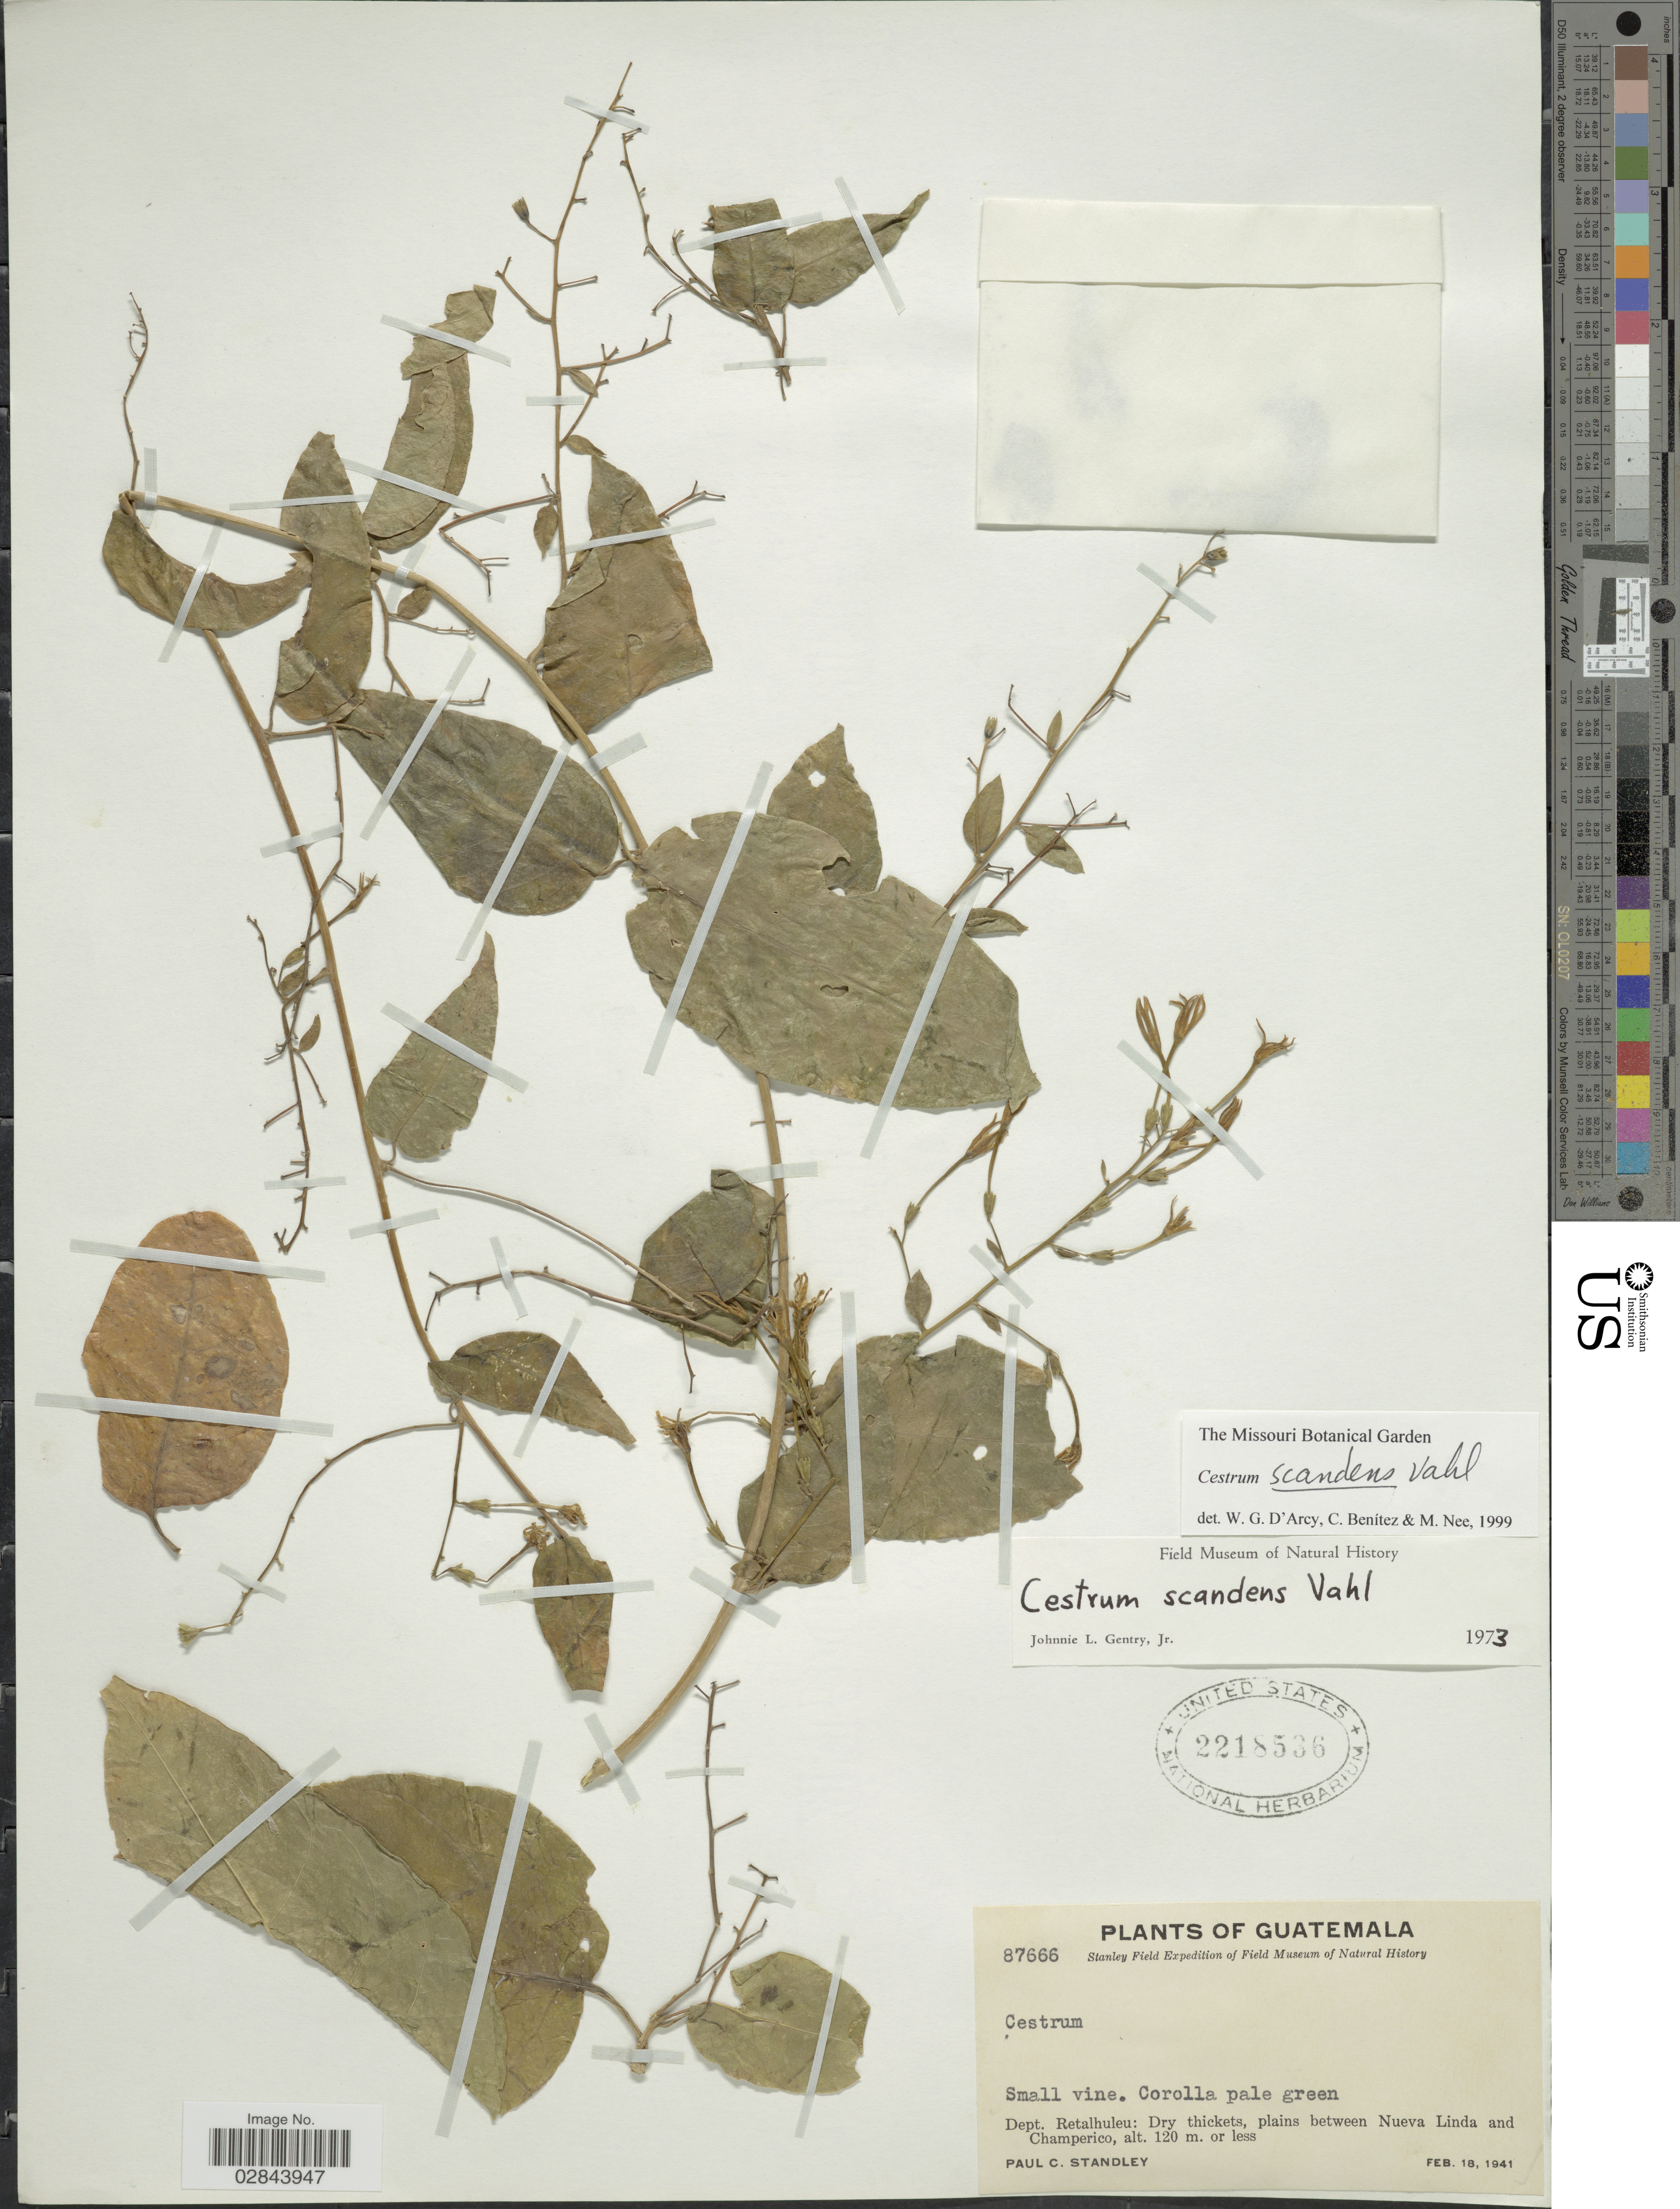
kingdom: Plantae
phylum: Tracheophyta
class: Magnoliopsida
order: Solanales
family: Solanaceae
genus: Cestrum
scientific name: Cestrum scandens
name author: Vahl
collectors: P. C. Standley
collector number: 87666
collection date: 1941-02-18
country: Guatemala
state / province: Retalhuleu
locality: Dept. Retalhuleu: Dry thickets, plains between Nueva Linda and Champerico.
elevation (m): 120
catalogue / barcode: US 2218536